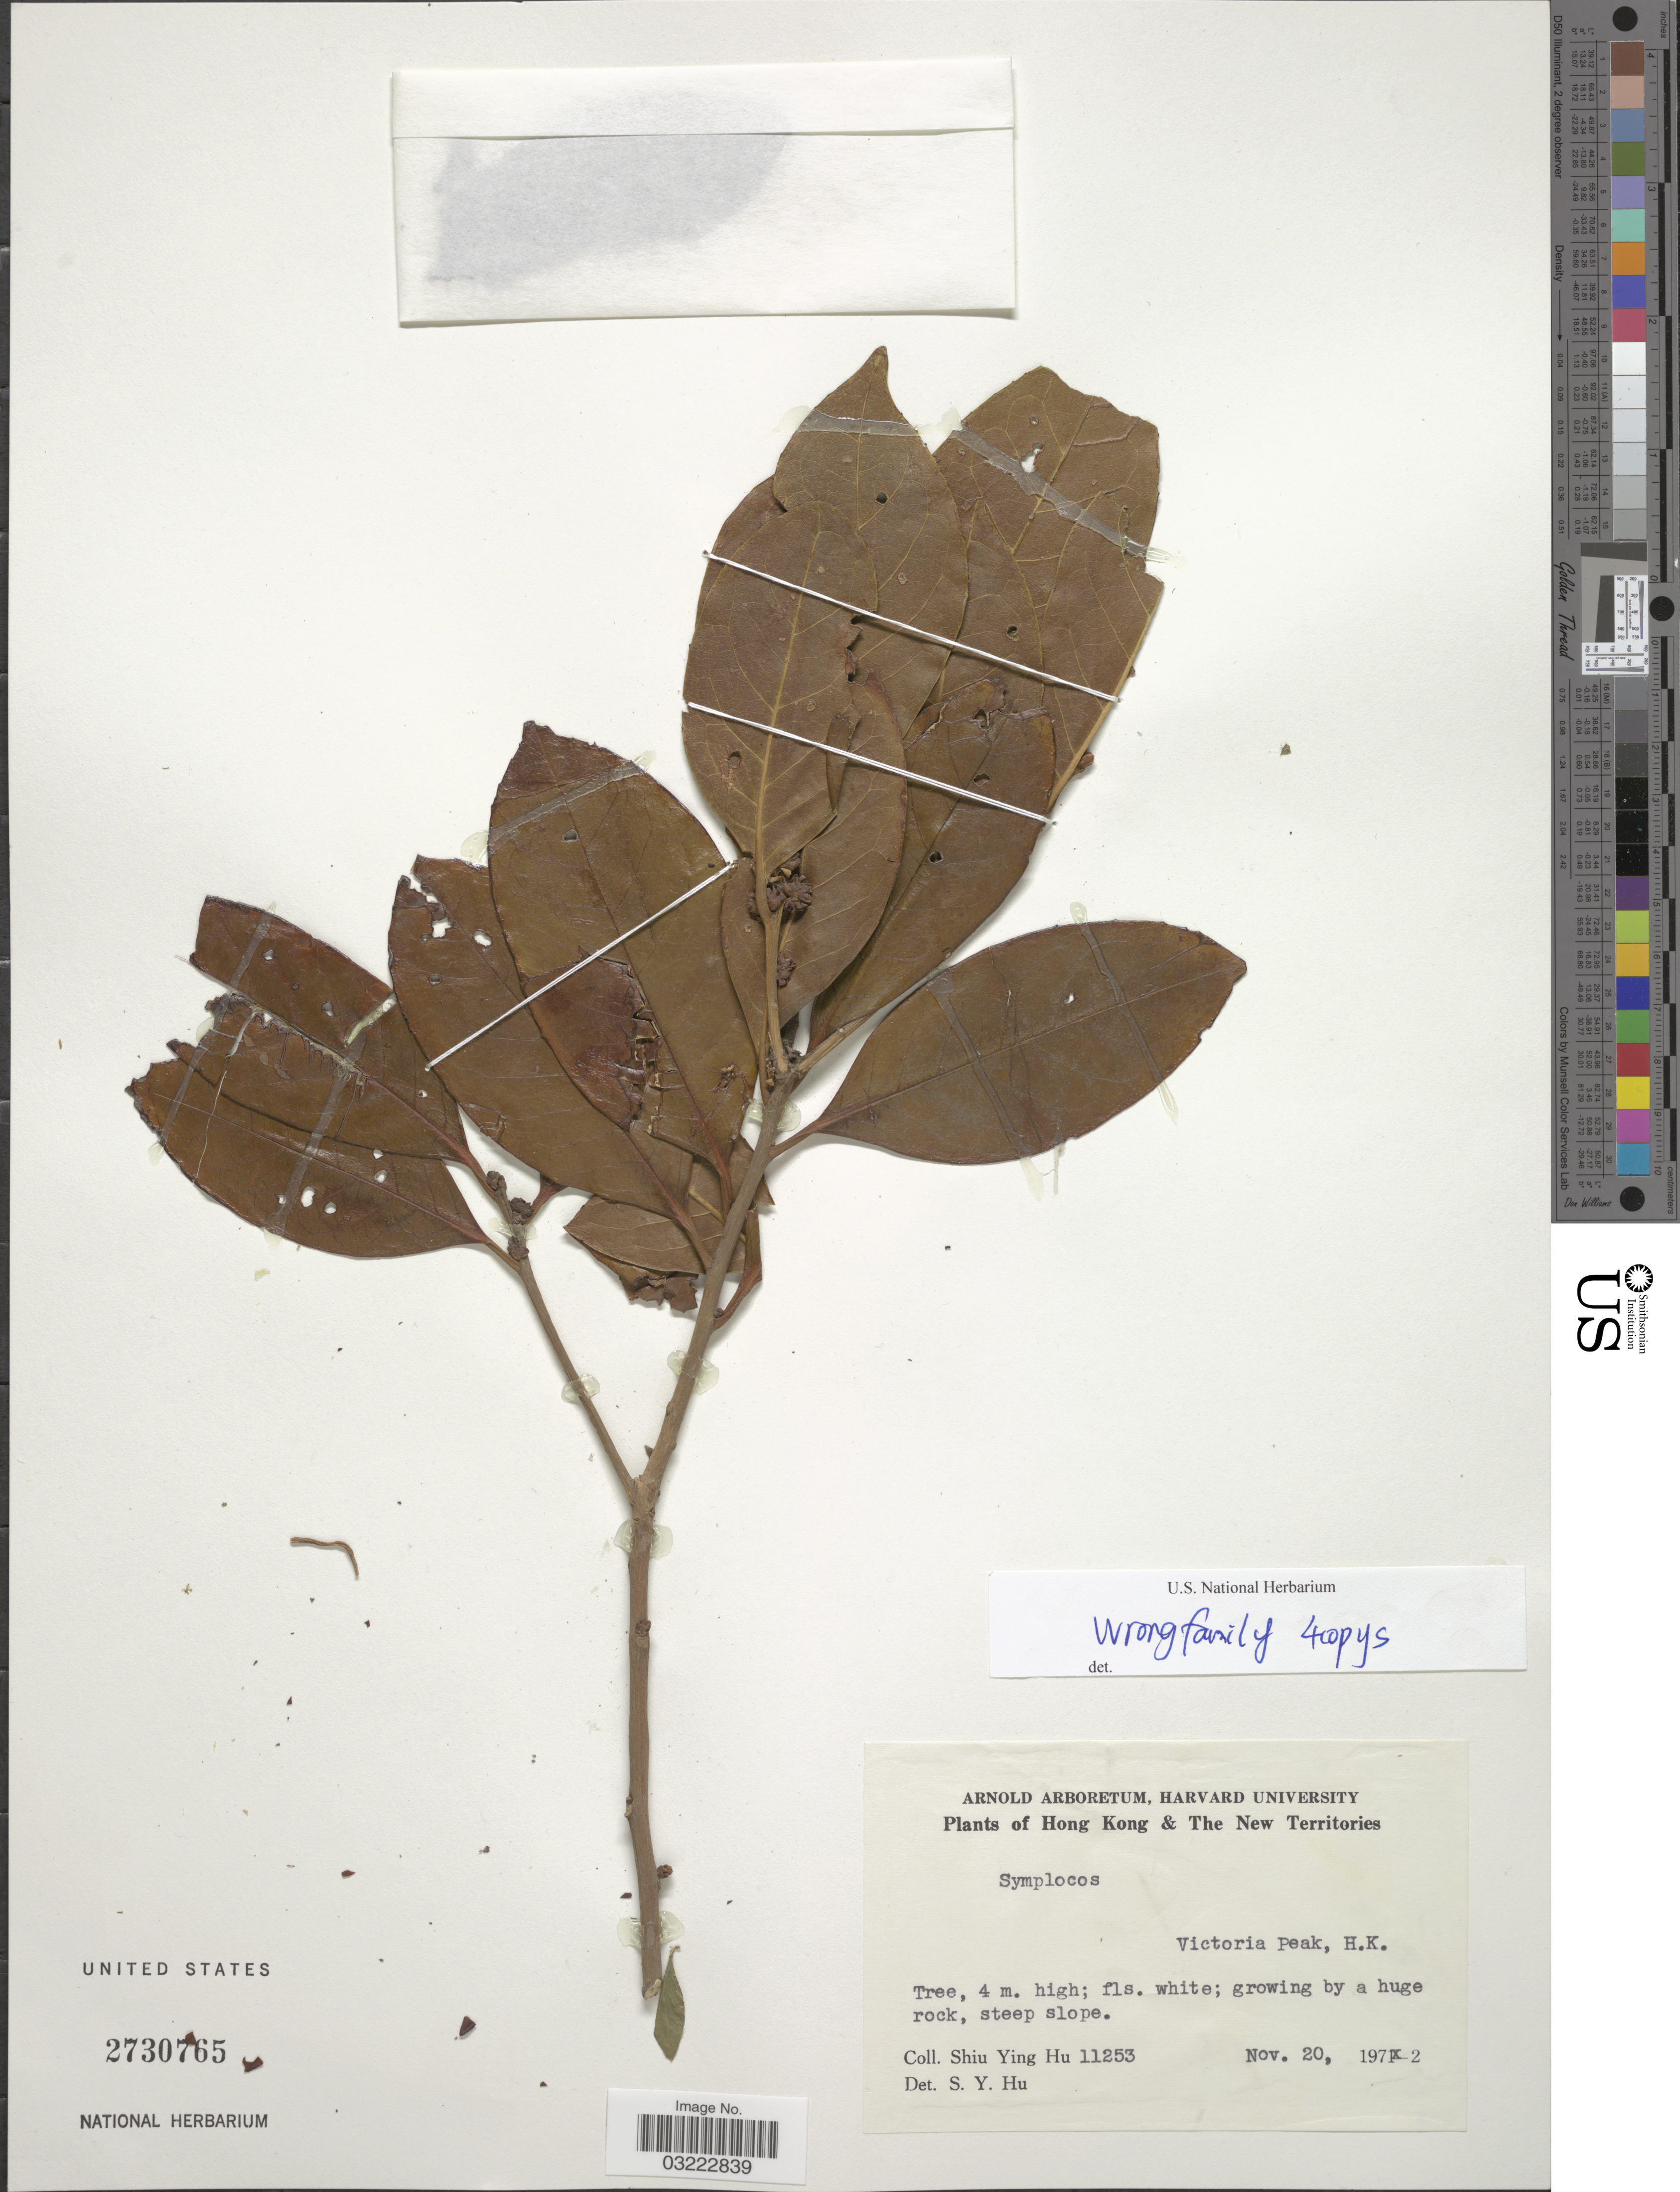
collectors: S. Y. Hu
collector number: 11253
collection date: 1972-11-20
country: China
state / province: Hong Kong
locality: Victoria Peak.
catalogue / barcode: US 2730765